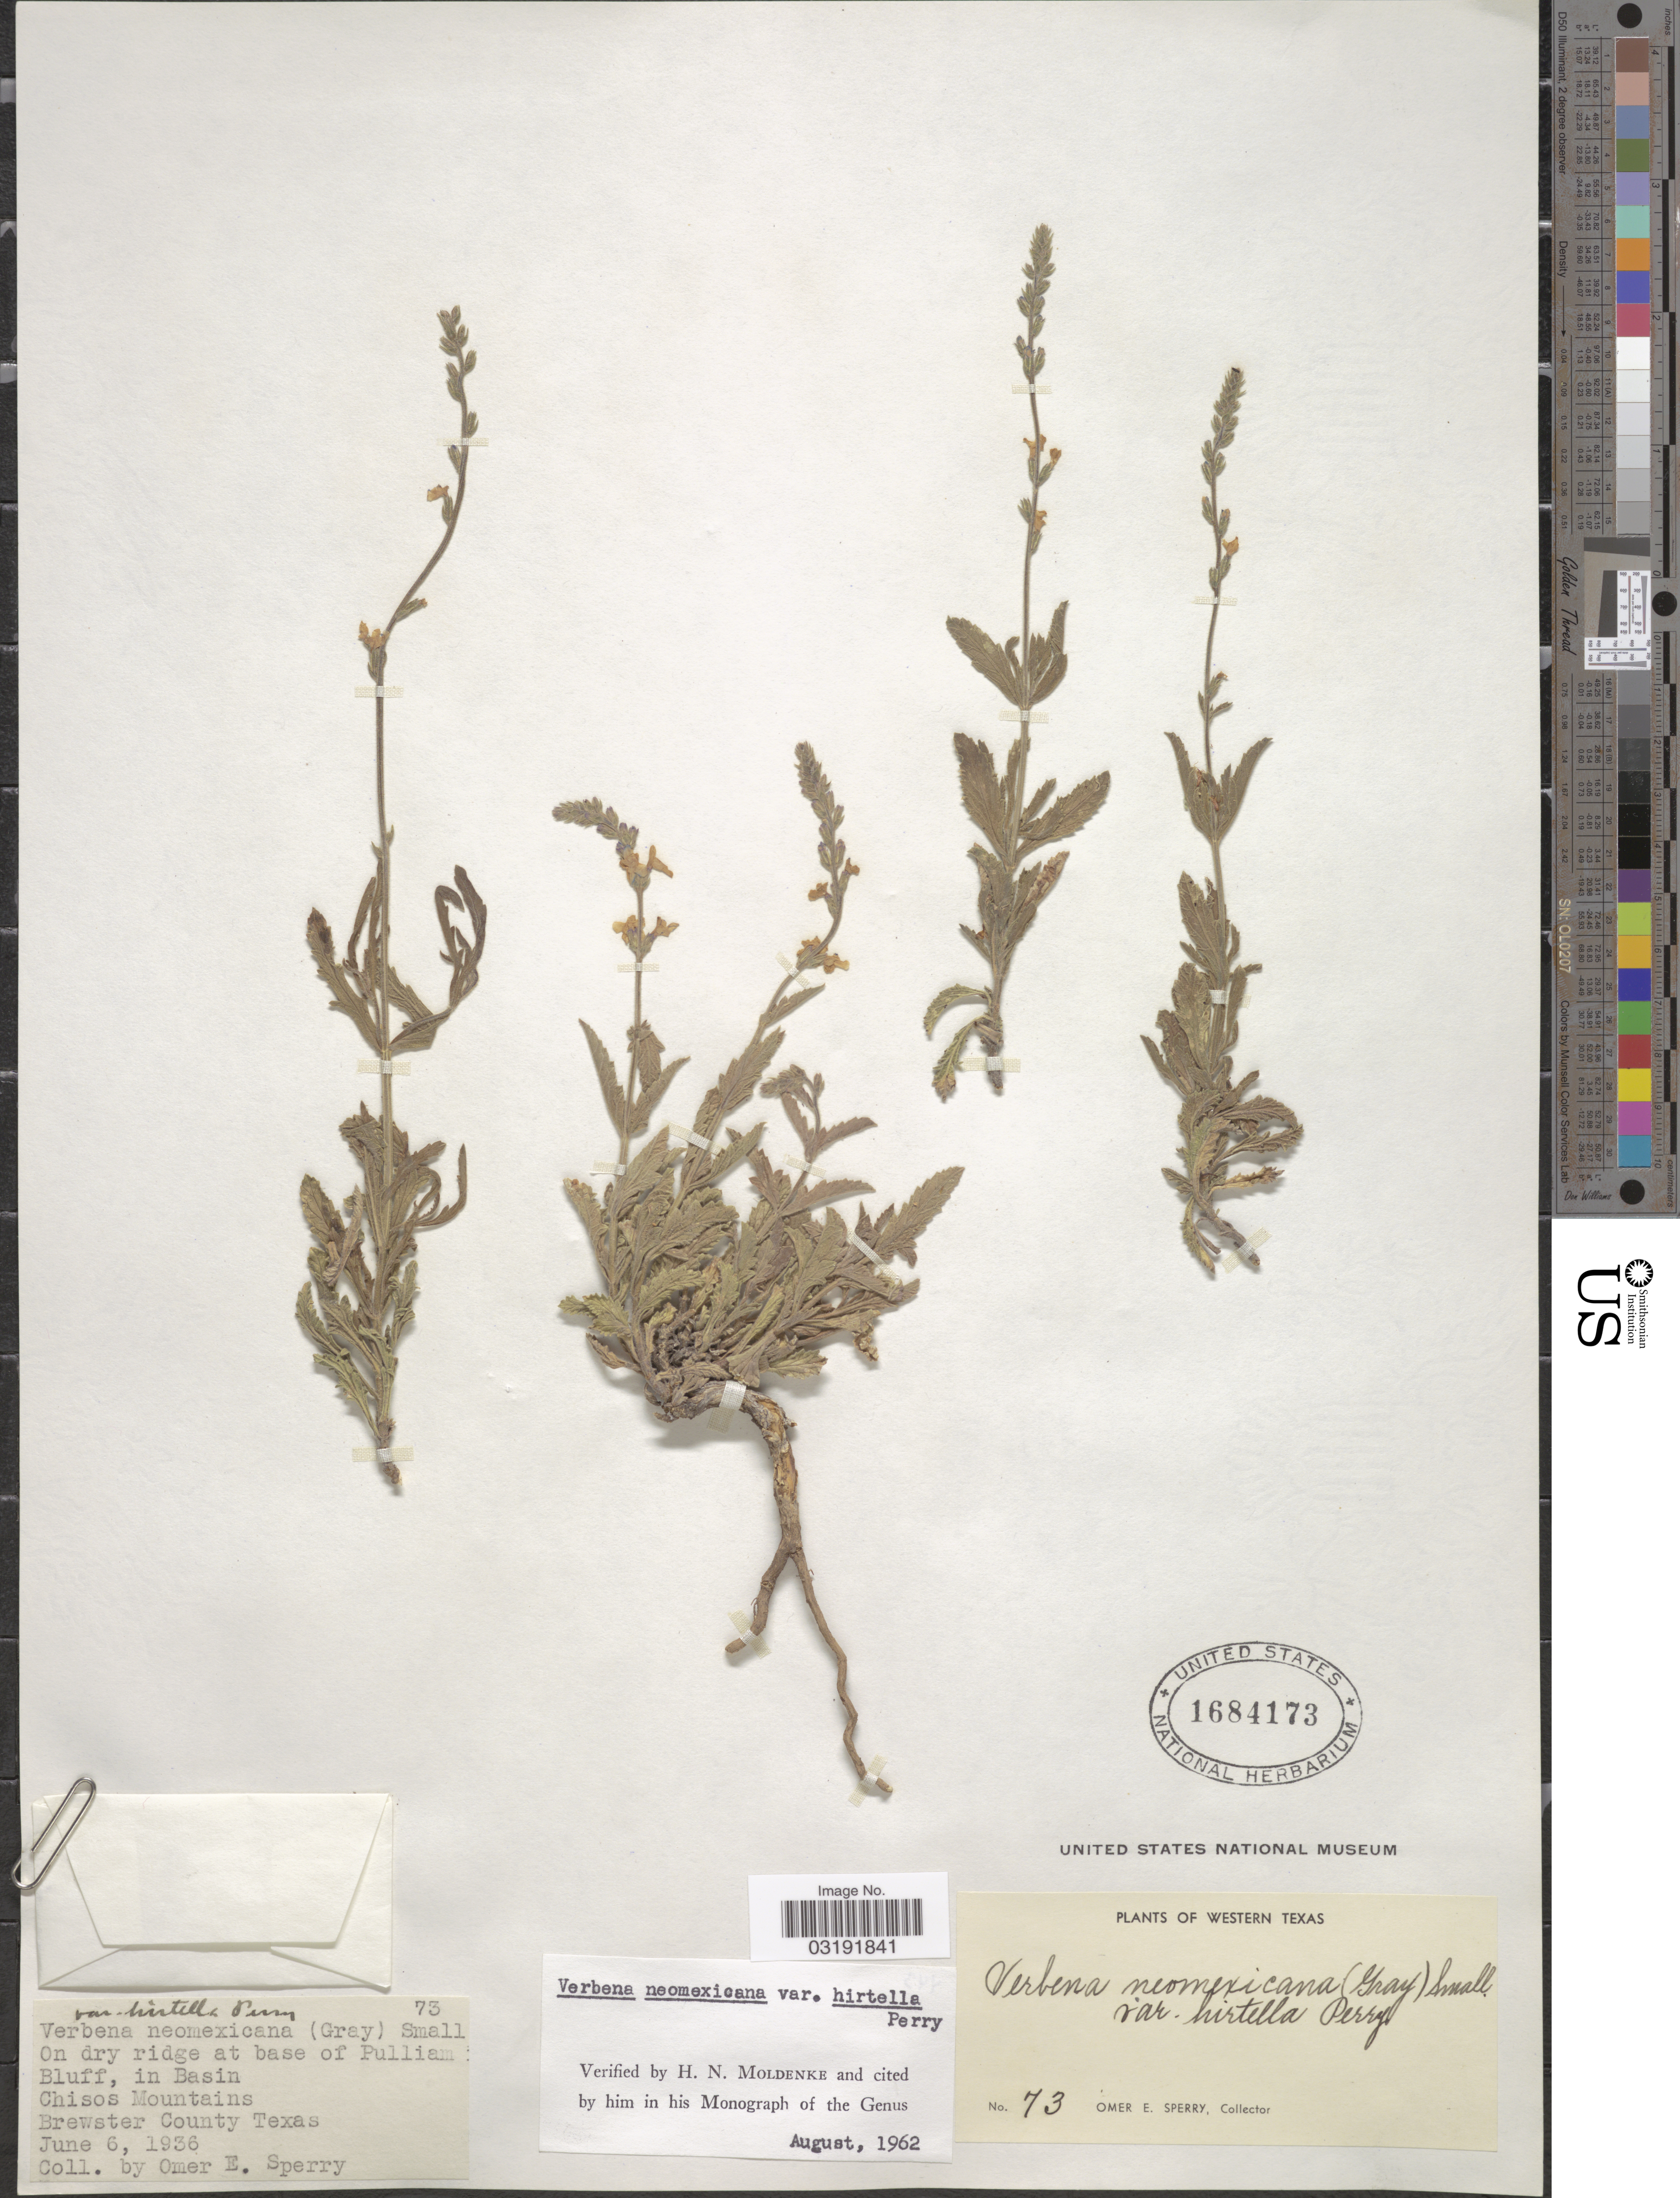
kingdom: Plantae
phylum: Tracheophyta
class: Magnoliopsida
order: Lamiales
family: Verbenaceae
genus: Verbena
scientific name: Verbena neomexicana var. hirtella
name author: L.M. Perry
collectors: O. E. Sperry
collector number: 73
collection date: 1936-06-06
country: United States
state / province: Texas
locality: On dry edge at base of Pulliam Bluff, in Basin. Chisos Mountains. Brewster County. Western Texas.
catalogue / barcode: US 1684173